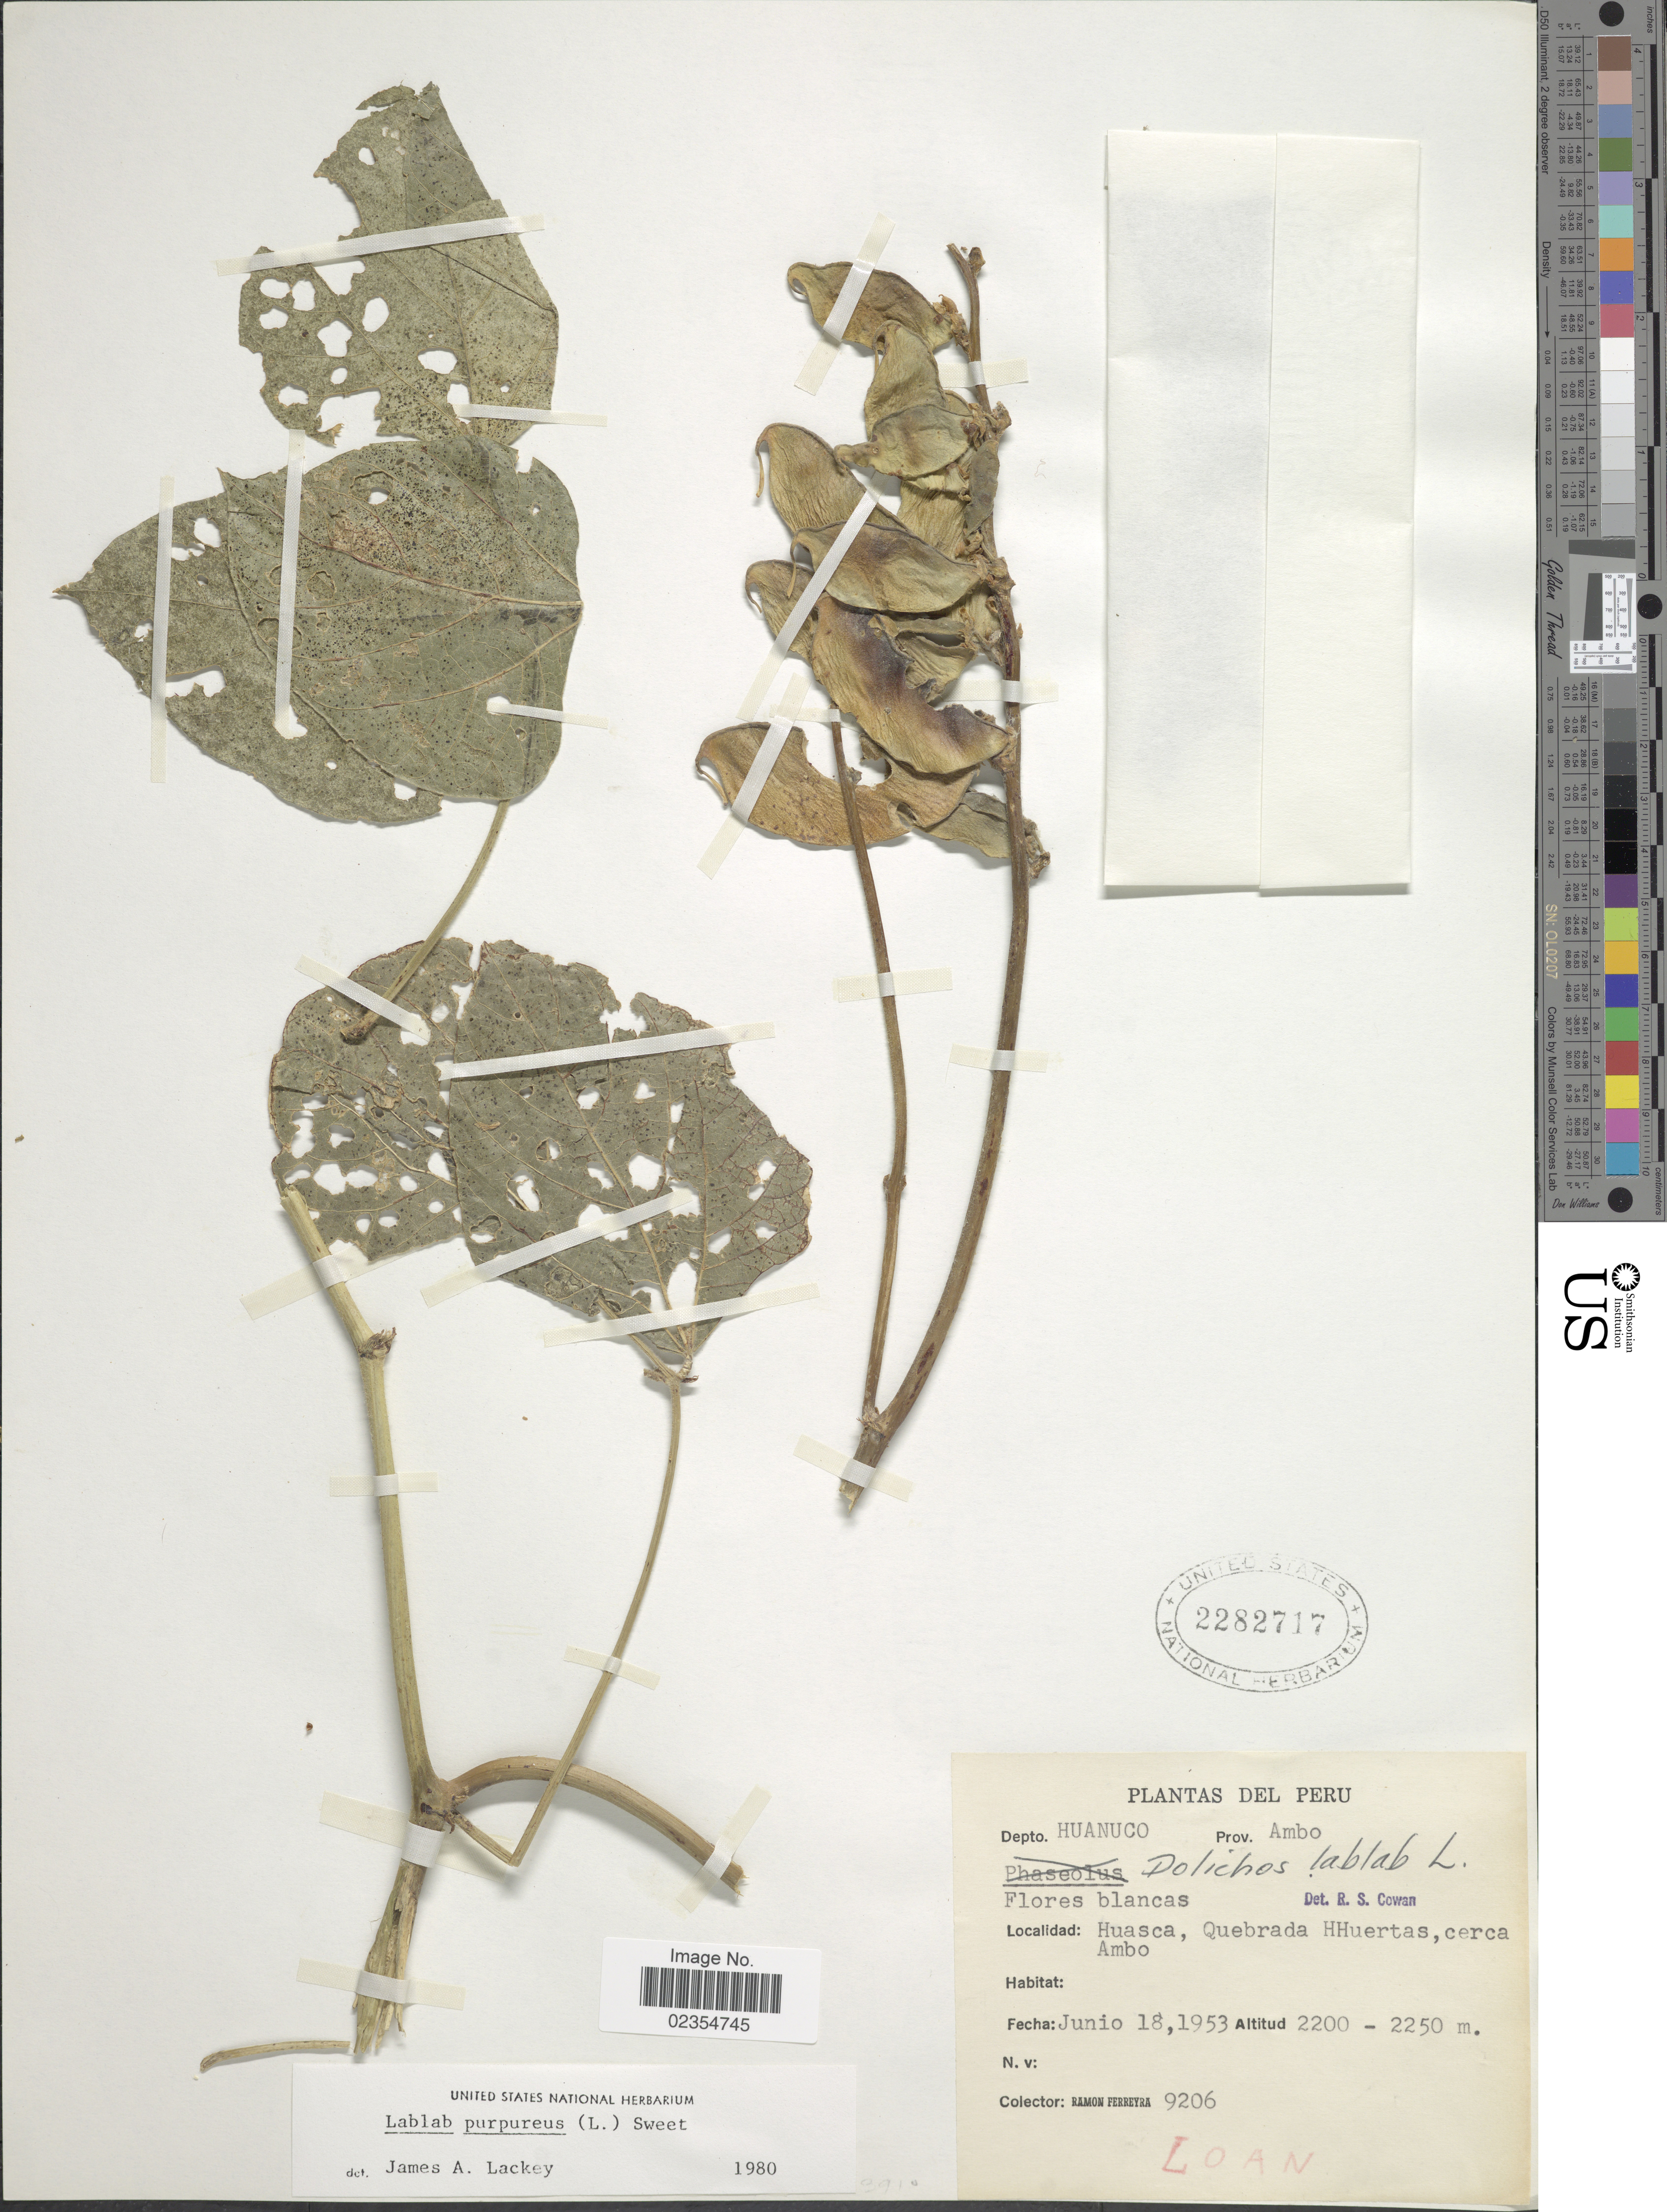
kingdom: Plantae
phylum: Tracheophyta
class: Magnoliopsida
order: Fabales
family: Fabaceae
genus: Lablab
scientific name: Lablab purpureus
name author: (L.) Sweet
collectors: R. A. Ferreyra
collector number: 9206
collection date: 1953-06-18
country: Peru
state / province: Huánuco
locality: Prov. Ambo, Huasca, Quebrada Hhuertas, cerca Ambo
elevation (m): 2200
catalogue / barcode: US 2282717